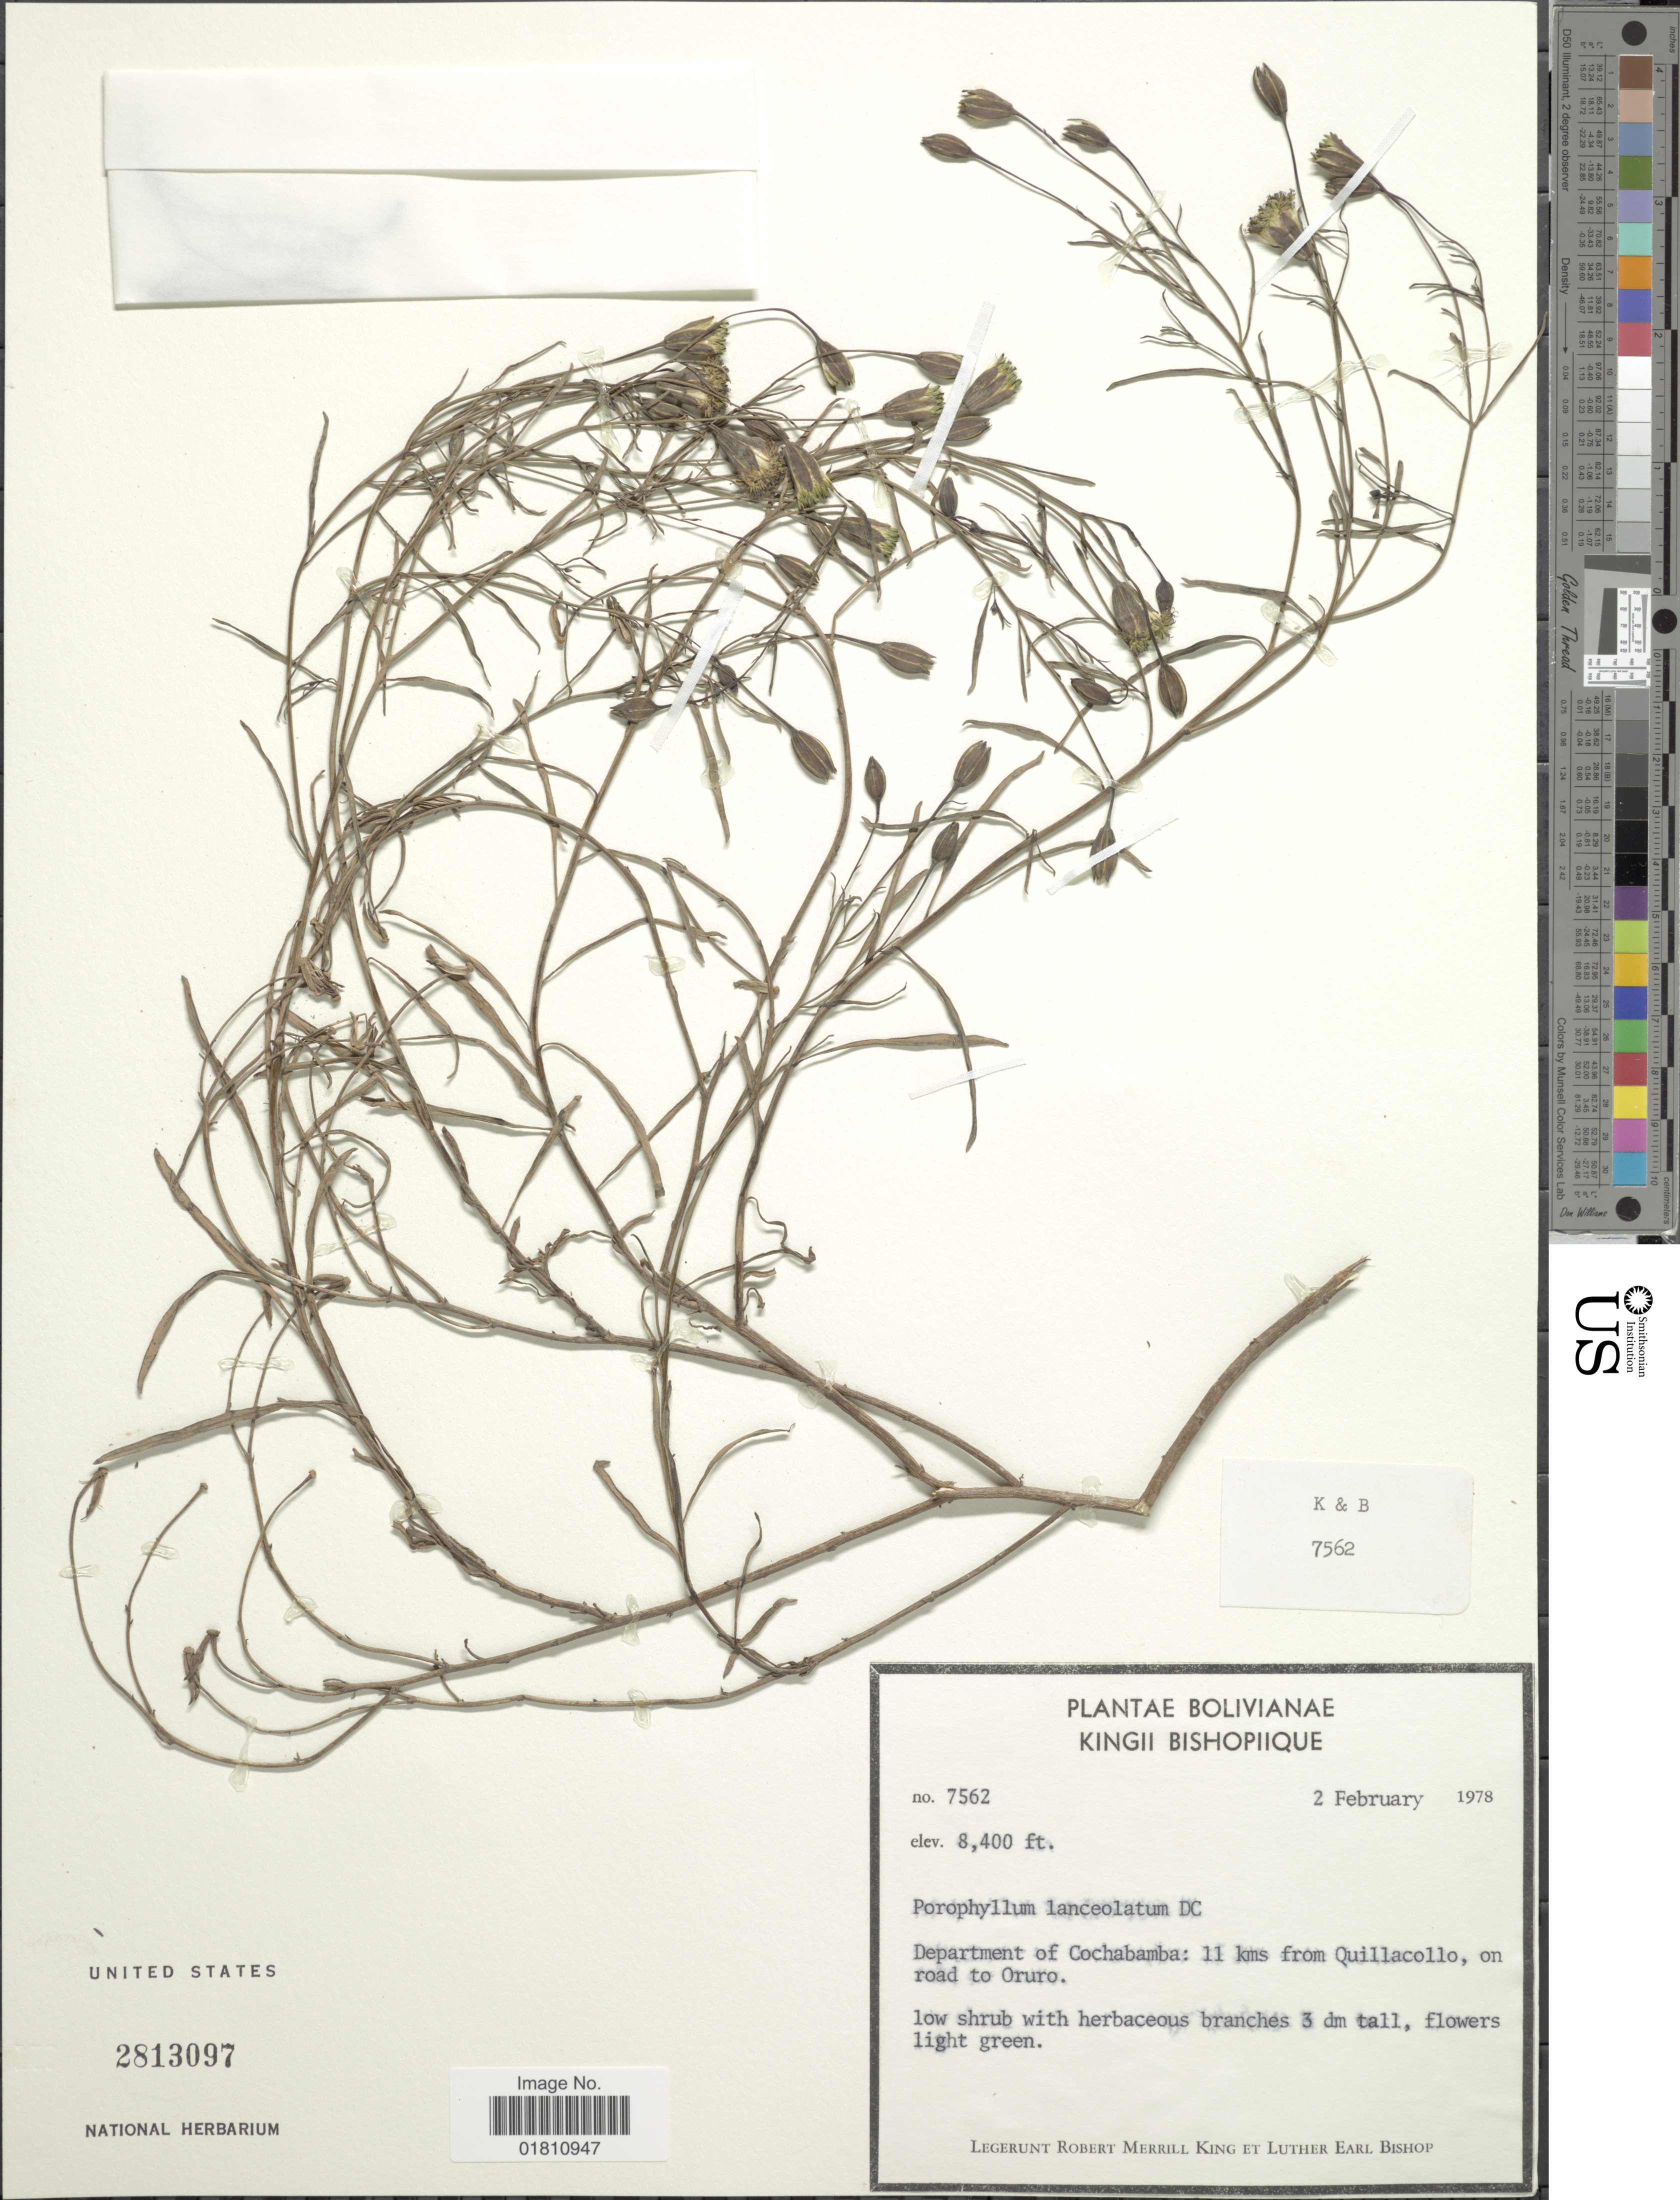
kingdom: Plantae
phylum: Tracheophyta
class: Magnoliopsida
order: Asterales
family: Asteraceae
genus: Porophyllum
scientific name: Porophyllum lanceolatum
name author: DC.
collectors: R. M. King & L. E. Bishop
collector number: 7562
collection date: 1978-02-02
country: Bolivia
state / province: Cochabamba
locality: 11 kms from Quillacollo, on road to Oruro.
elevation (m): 2560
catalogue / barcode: US 2813097